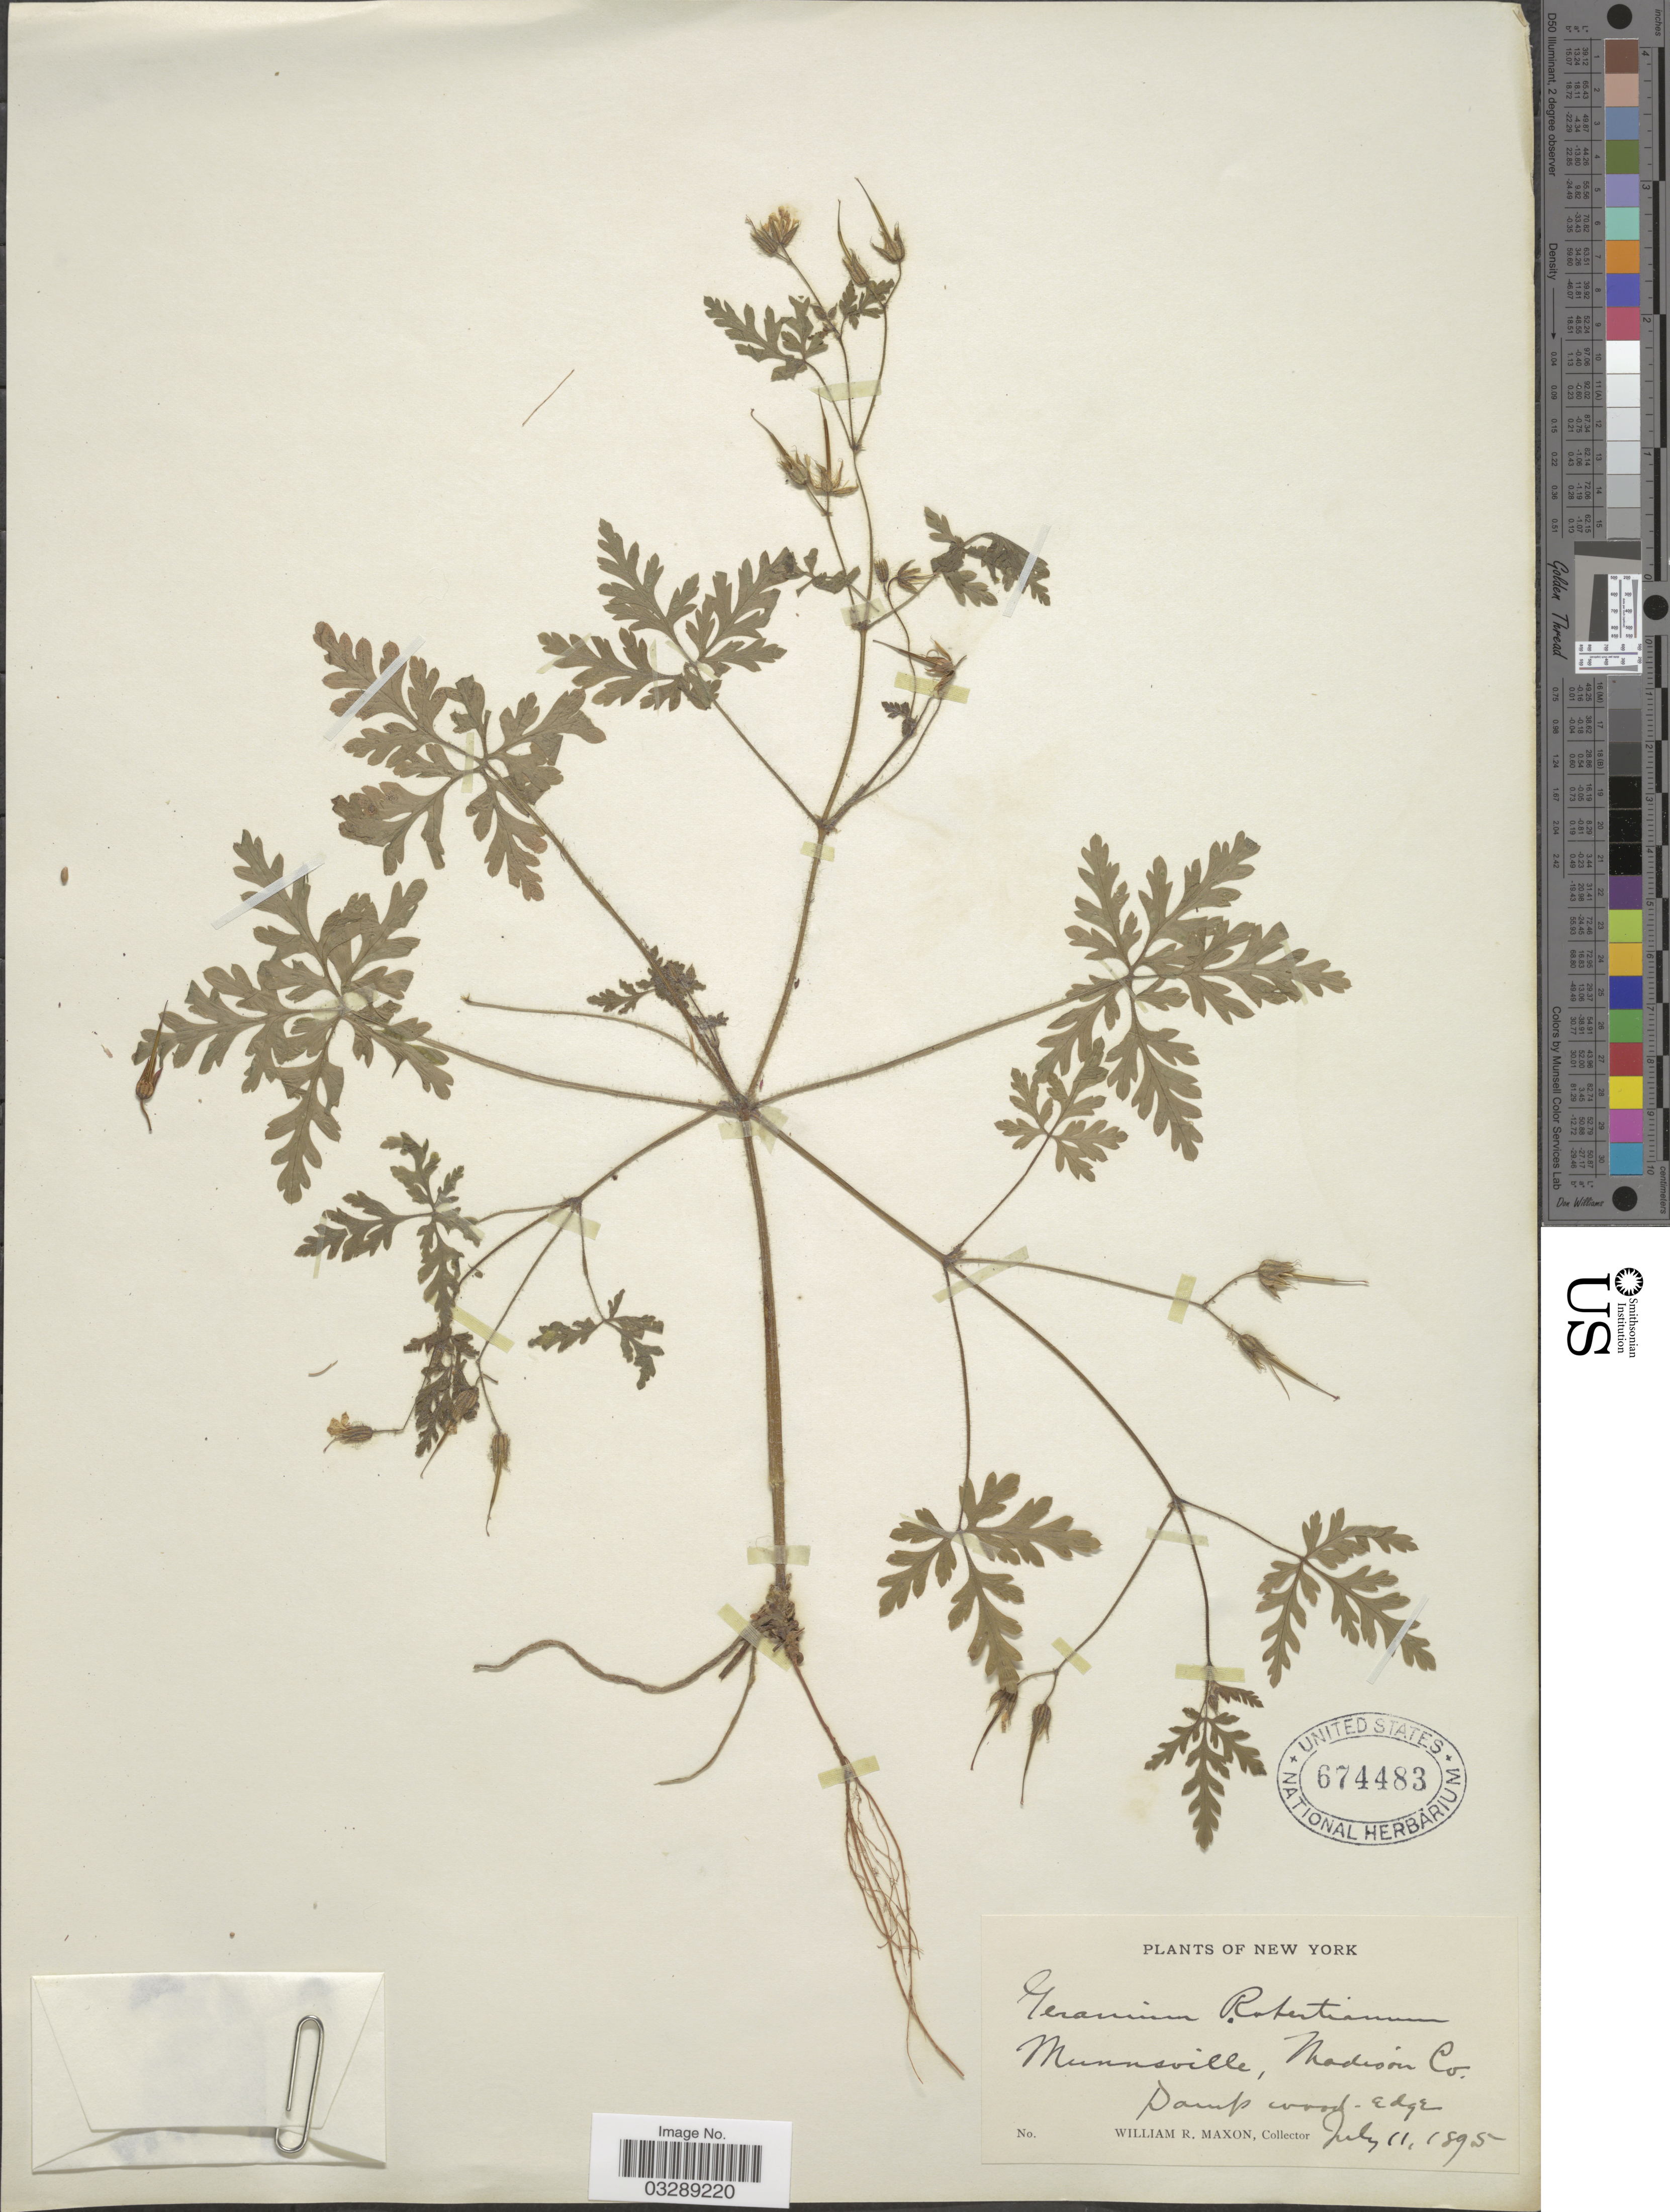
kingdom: Plantae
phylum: Tracheophyta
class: Magnoliopsida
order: Geraniales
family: Geraniaceae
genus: Geranium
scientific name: Geranium robertianum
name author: L.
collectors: W. R. Maxon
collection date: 1895-07-11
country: United States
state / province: New York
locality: Munnsville, Madison Co.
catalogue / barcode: US 674483